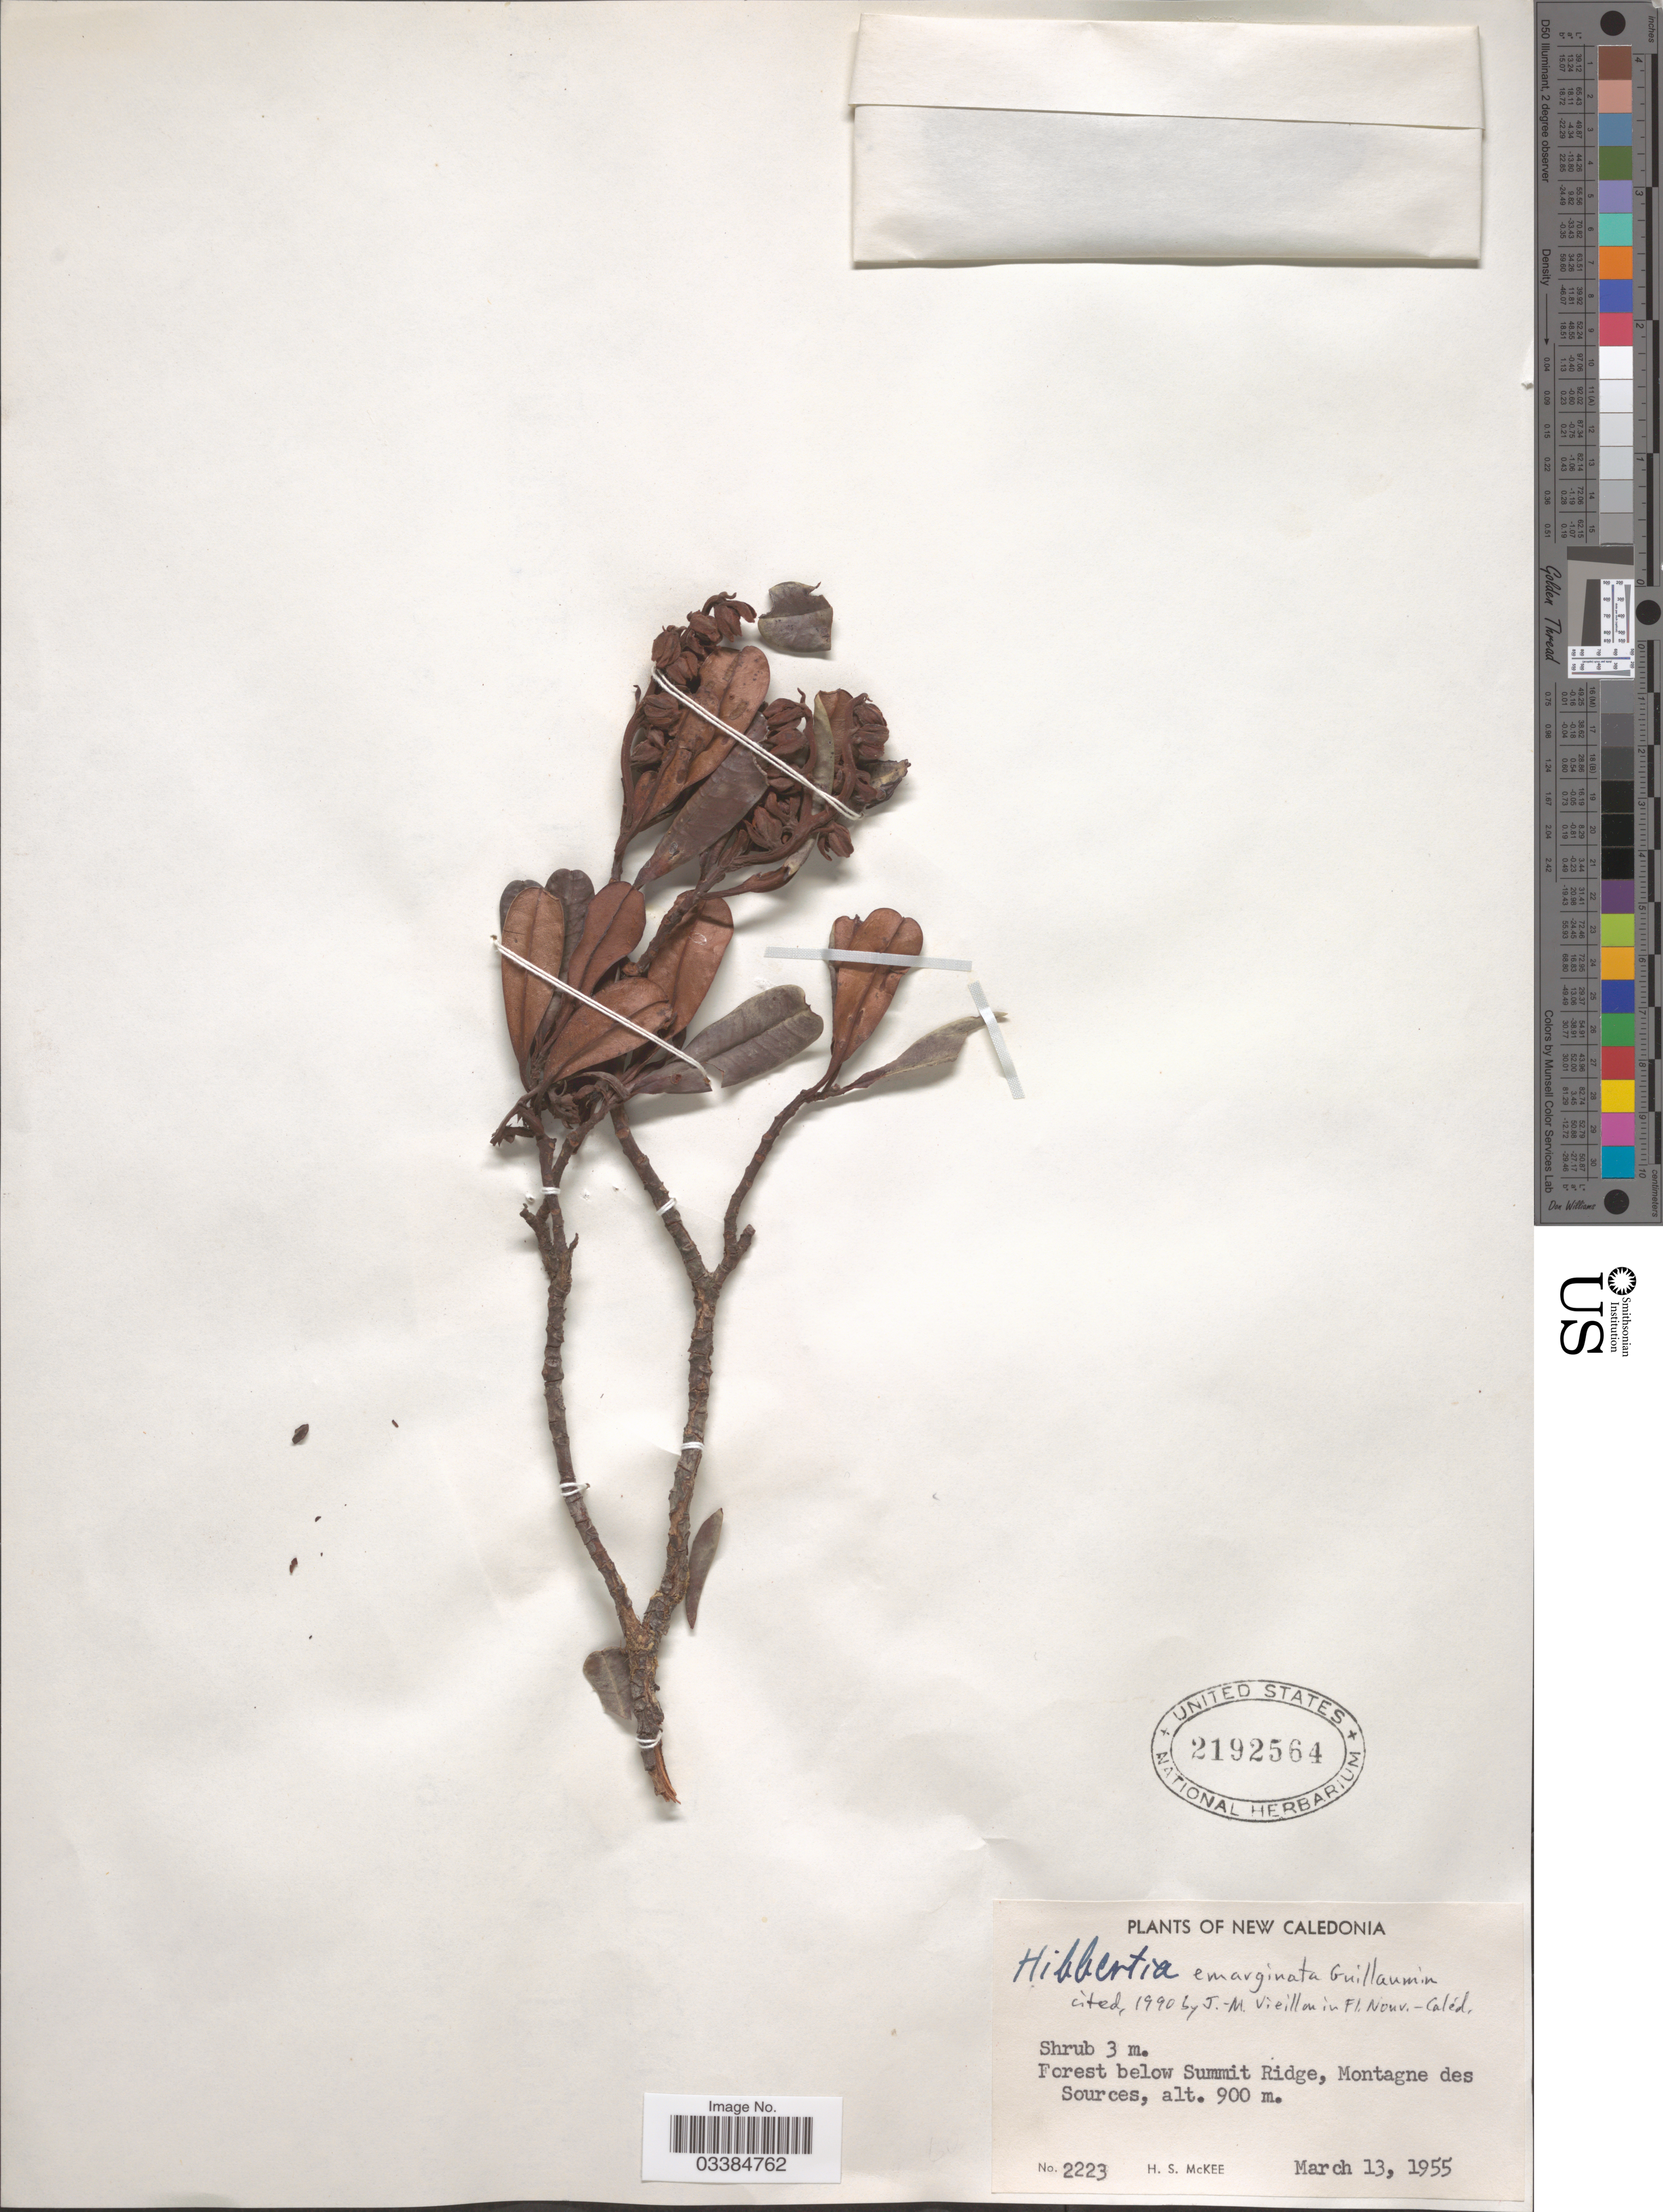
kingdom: Plantae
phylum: Tracheophyta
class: Magnoliopsida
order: Dilleniales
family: Dilleniaceae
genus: Hibbertia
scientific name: Hibbertia emarginata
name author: Guillaumin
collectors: H. S. McKee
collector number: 2223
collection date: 1955-03-13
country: New Caledonia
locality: Forest below Summit Ridge, Montagne des Sources.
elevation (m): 900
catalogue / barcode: US 2192564